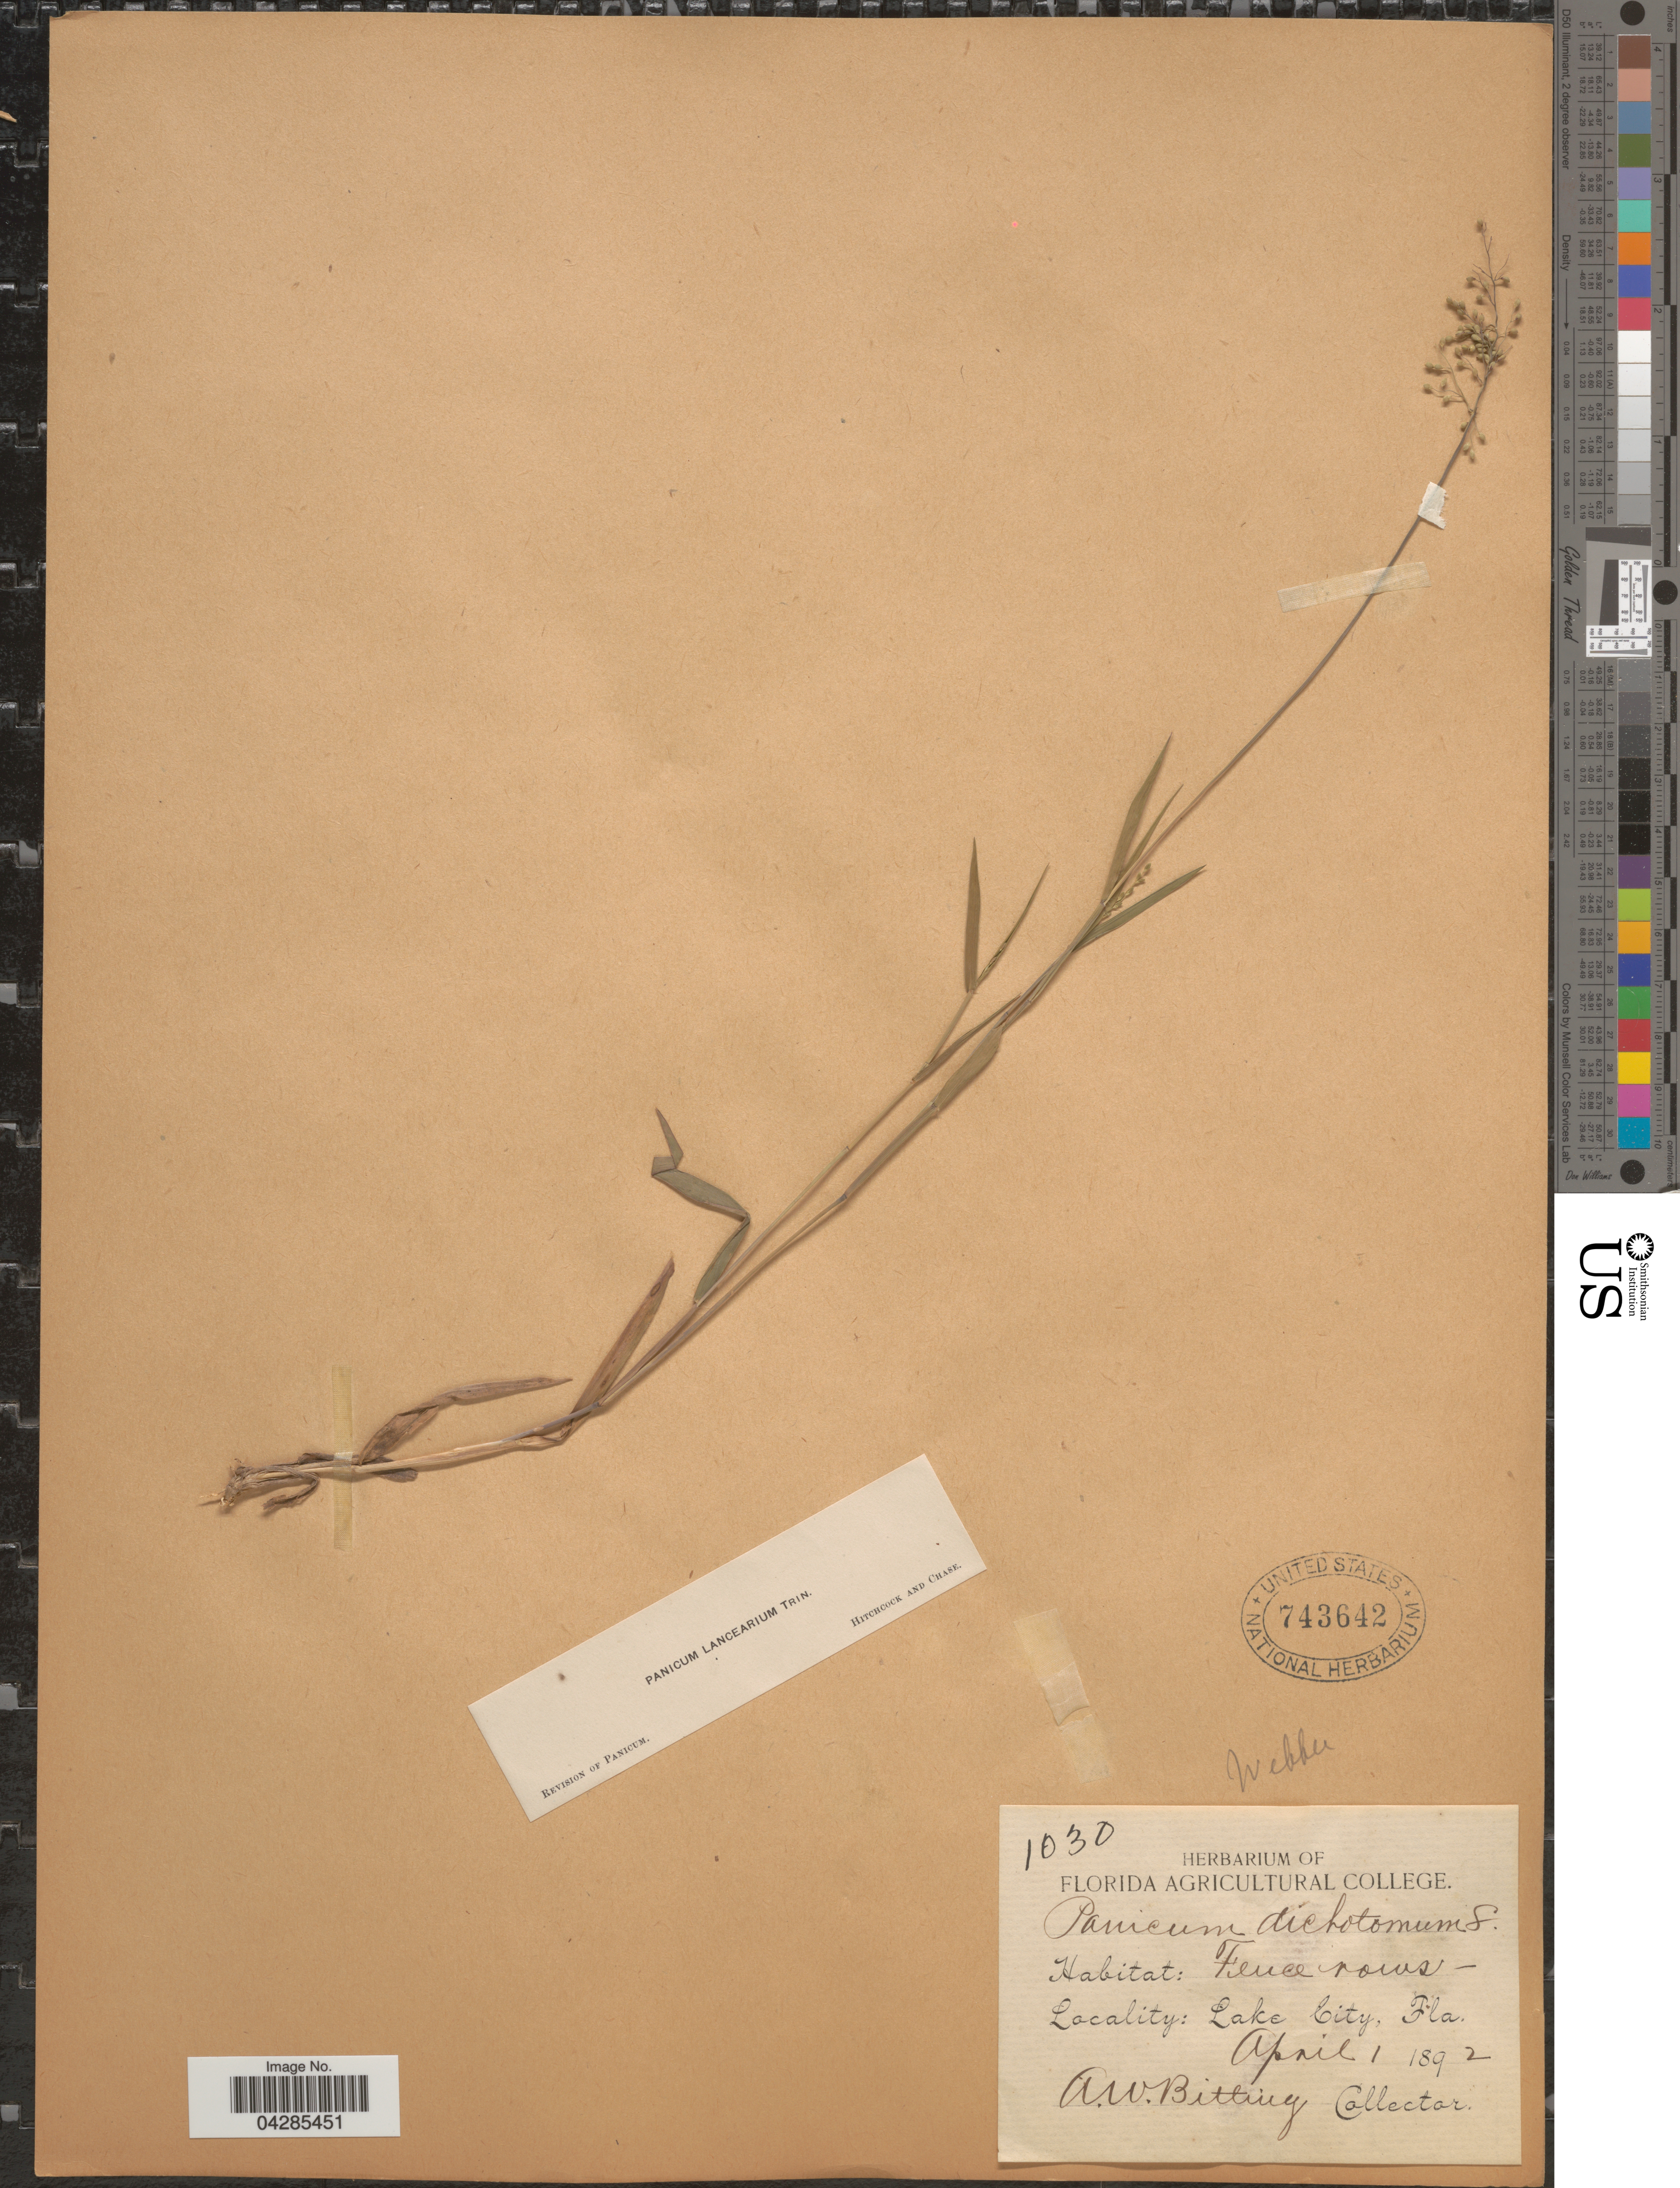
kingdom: Plantae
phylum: Tracheophyta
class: Liliopsida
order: Poales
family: Poaceae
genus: Dichanthelium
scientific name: Dichanthelium portoricense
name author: (Desv. ex Ham.) B.F. Hansen & Wunderlin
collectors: A. Bitting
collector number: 1030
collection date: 1892-04-01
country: United States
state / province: Florida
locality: Lake City.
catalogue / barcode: US 743642